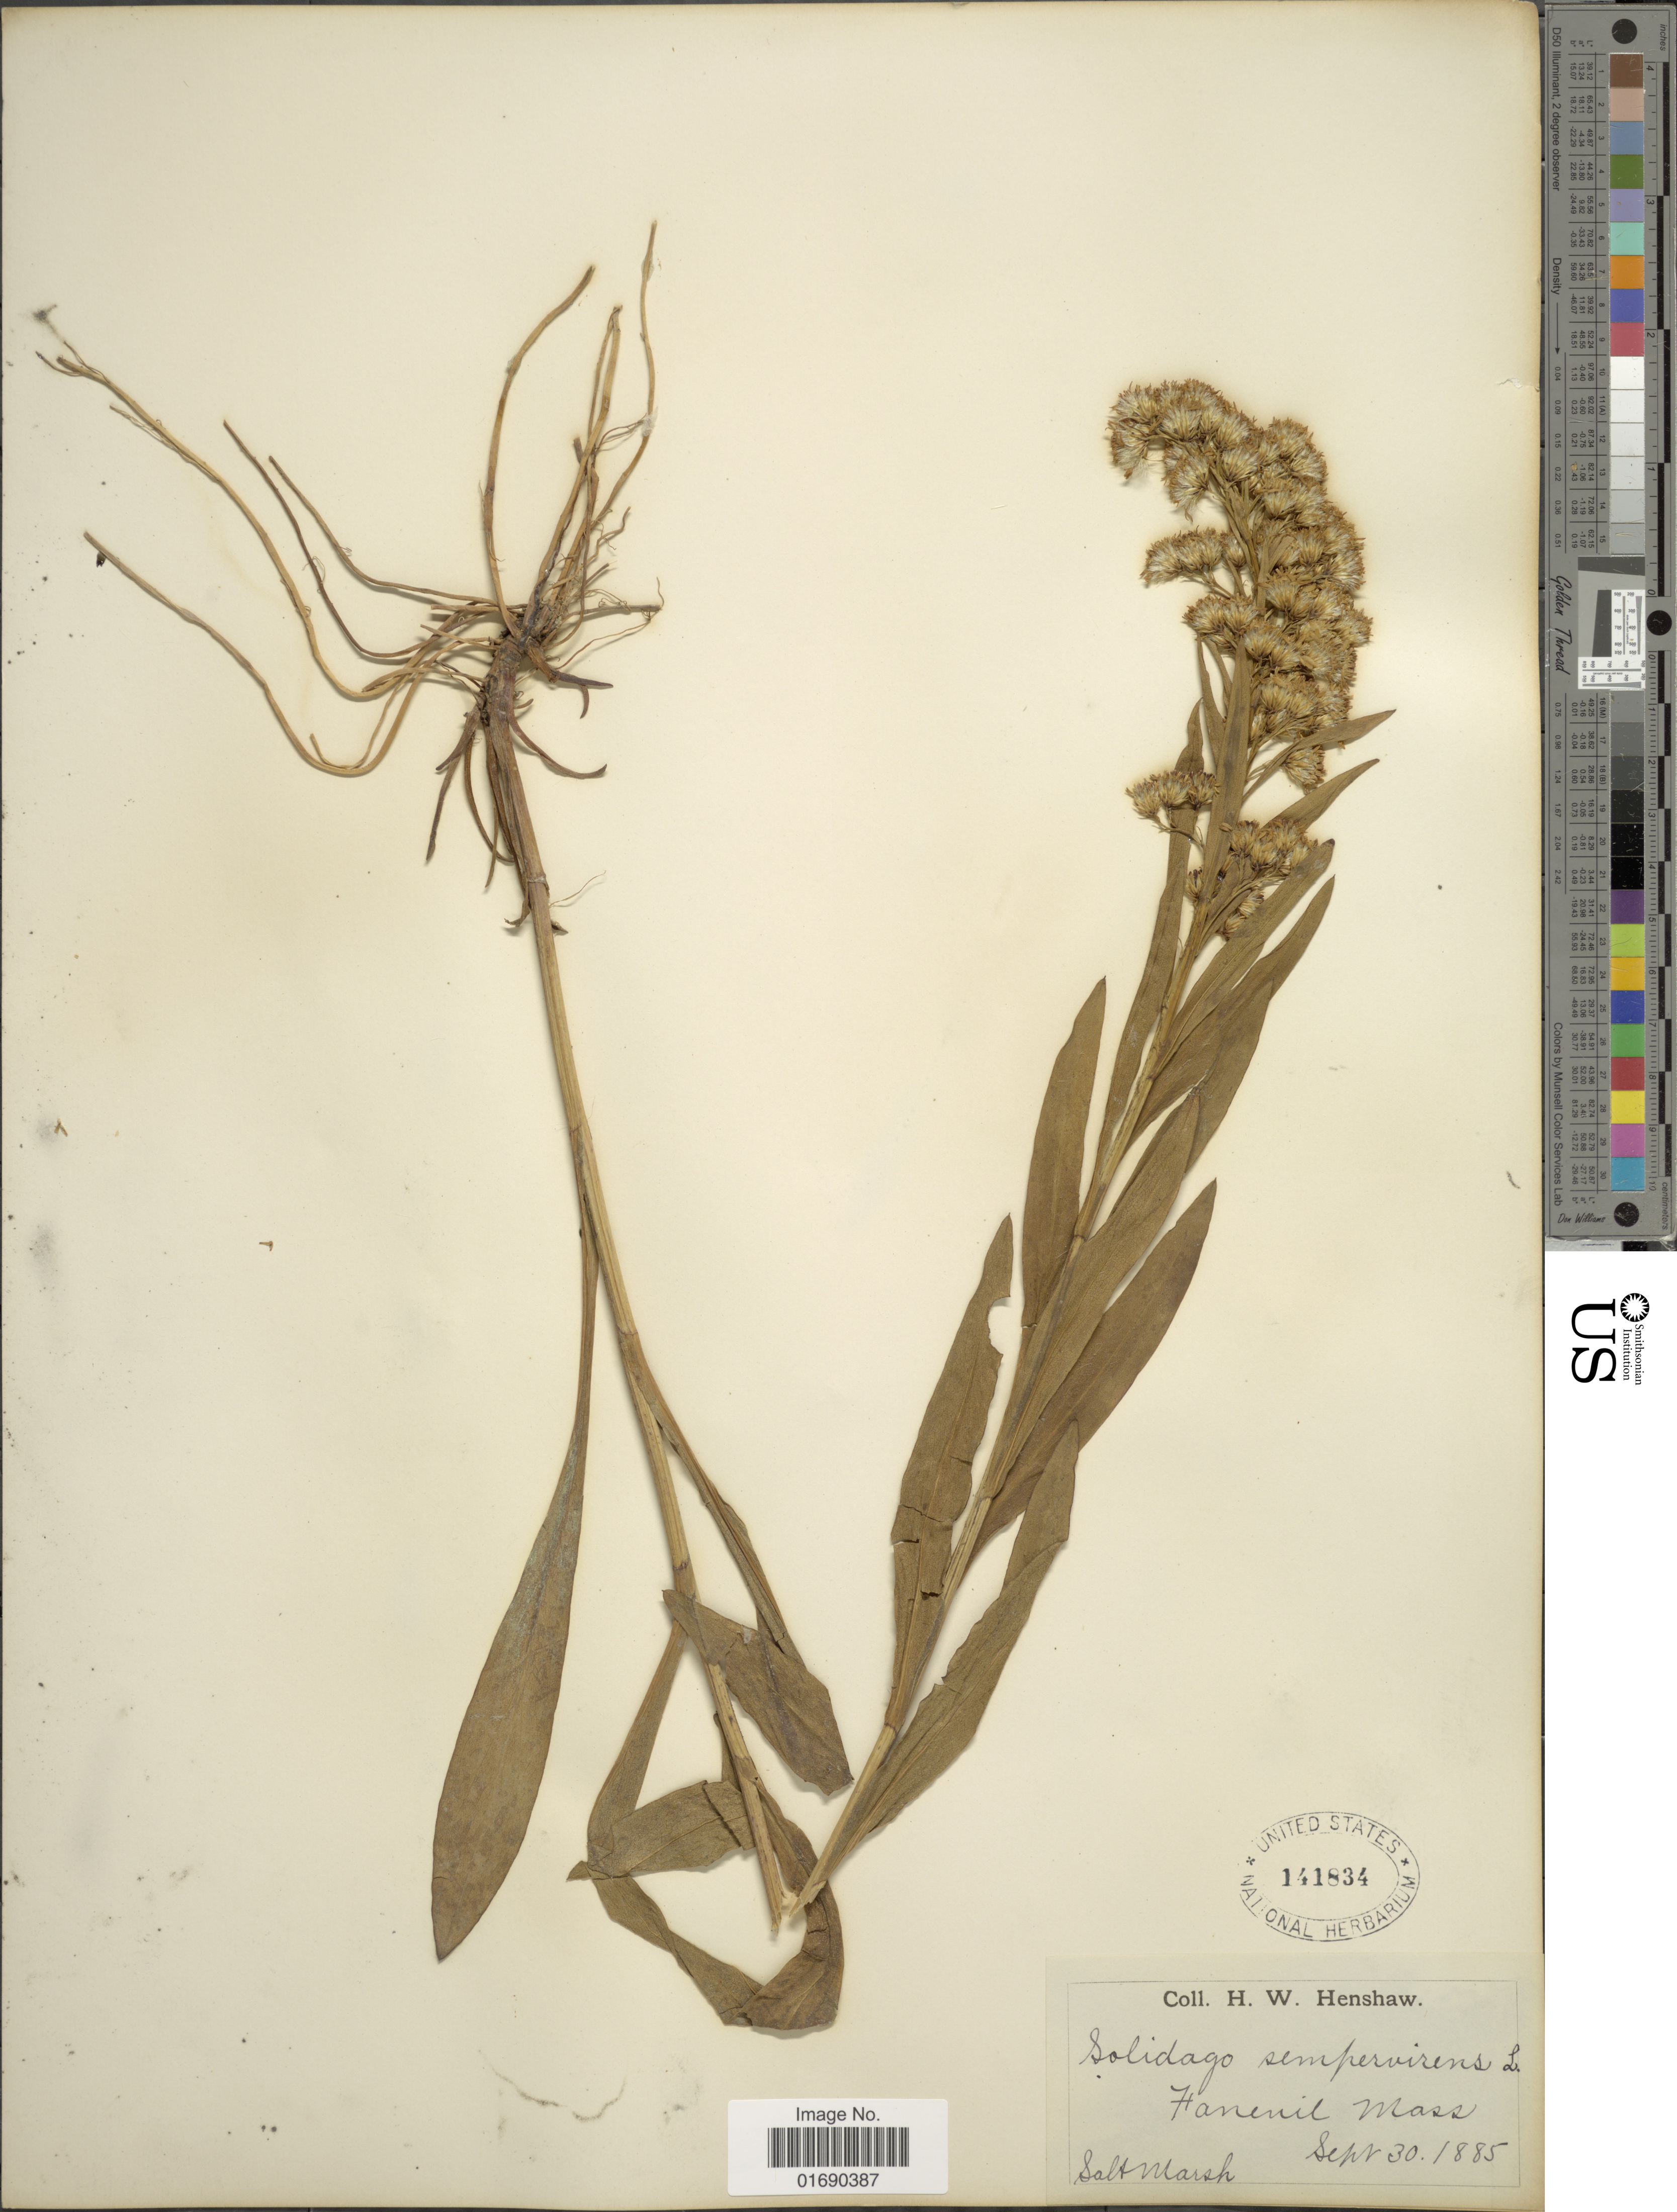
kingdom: Plantae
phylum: Tracheophyta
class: Magnoliopsida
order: Asterales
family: Asteraceae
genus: Solidago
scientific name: Solidago sempervirens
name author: L.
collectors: H. Henshaw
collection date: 1885-09-30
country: United States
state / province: Massachusetts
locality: Hanenil, Salt Marsh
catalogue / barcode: US 141834